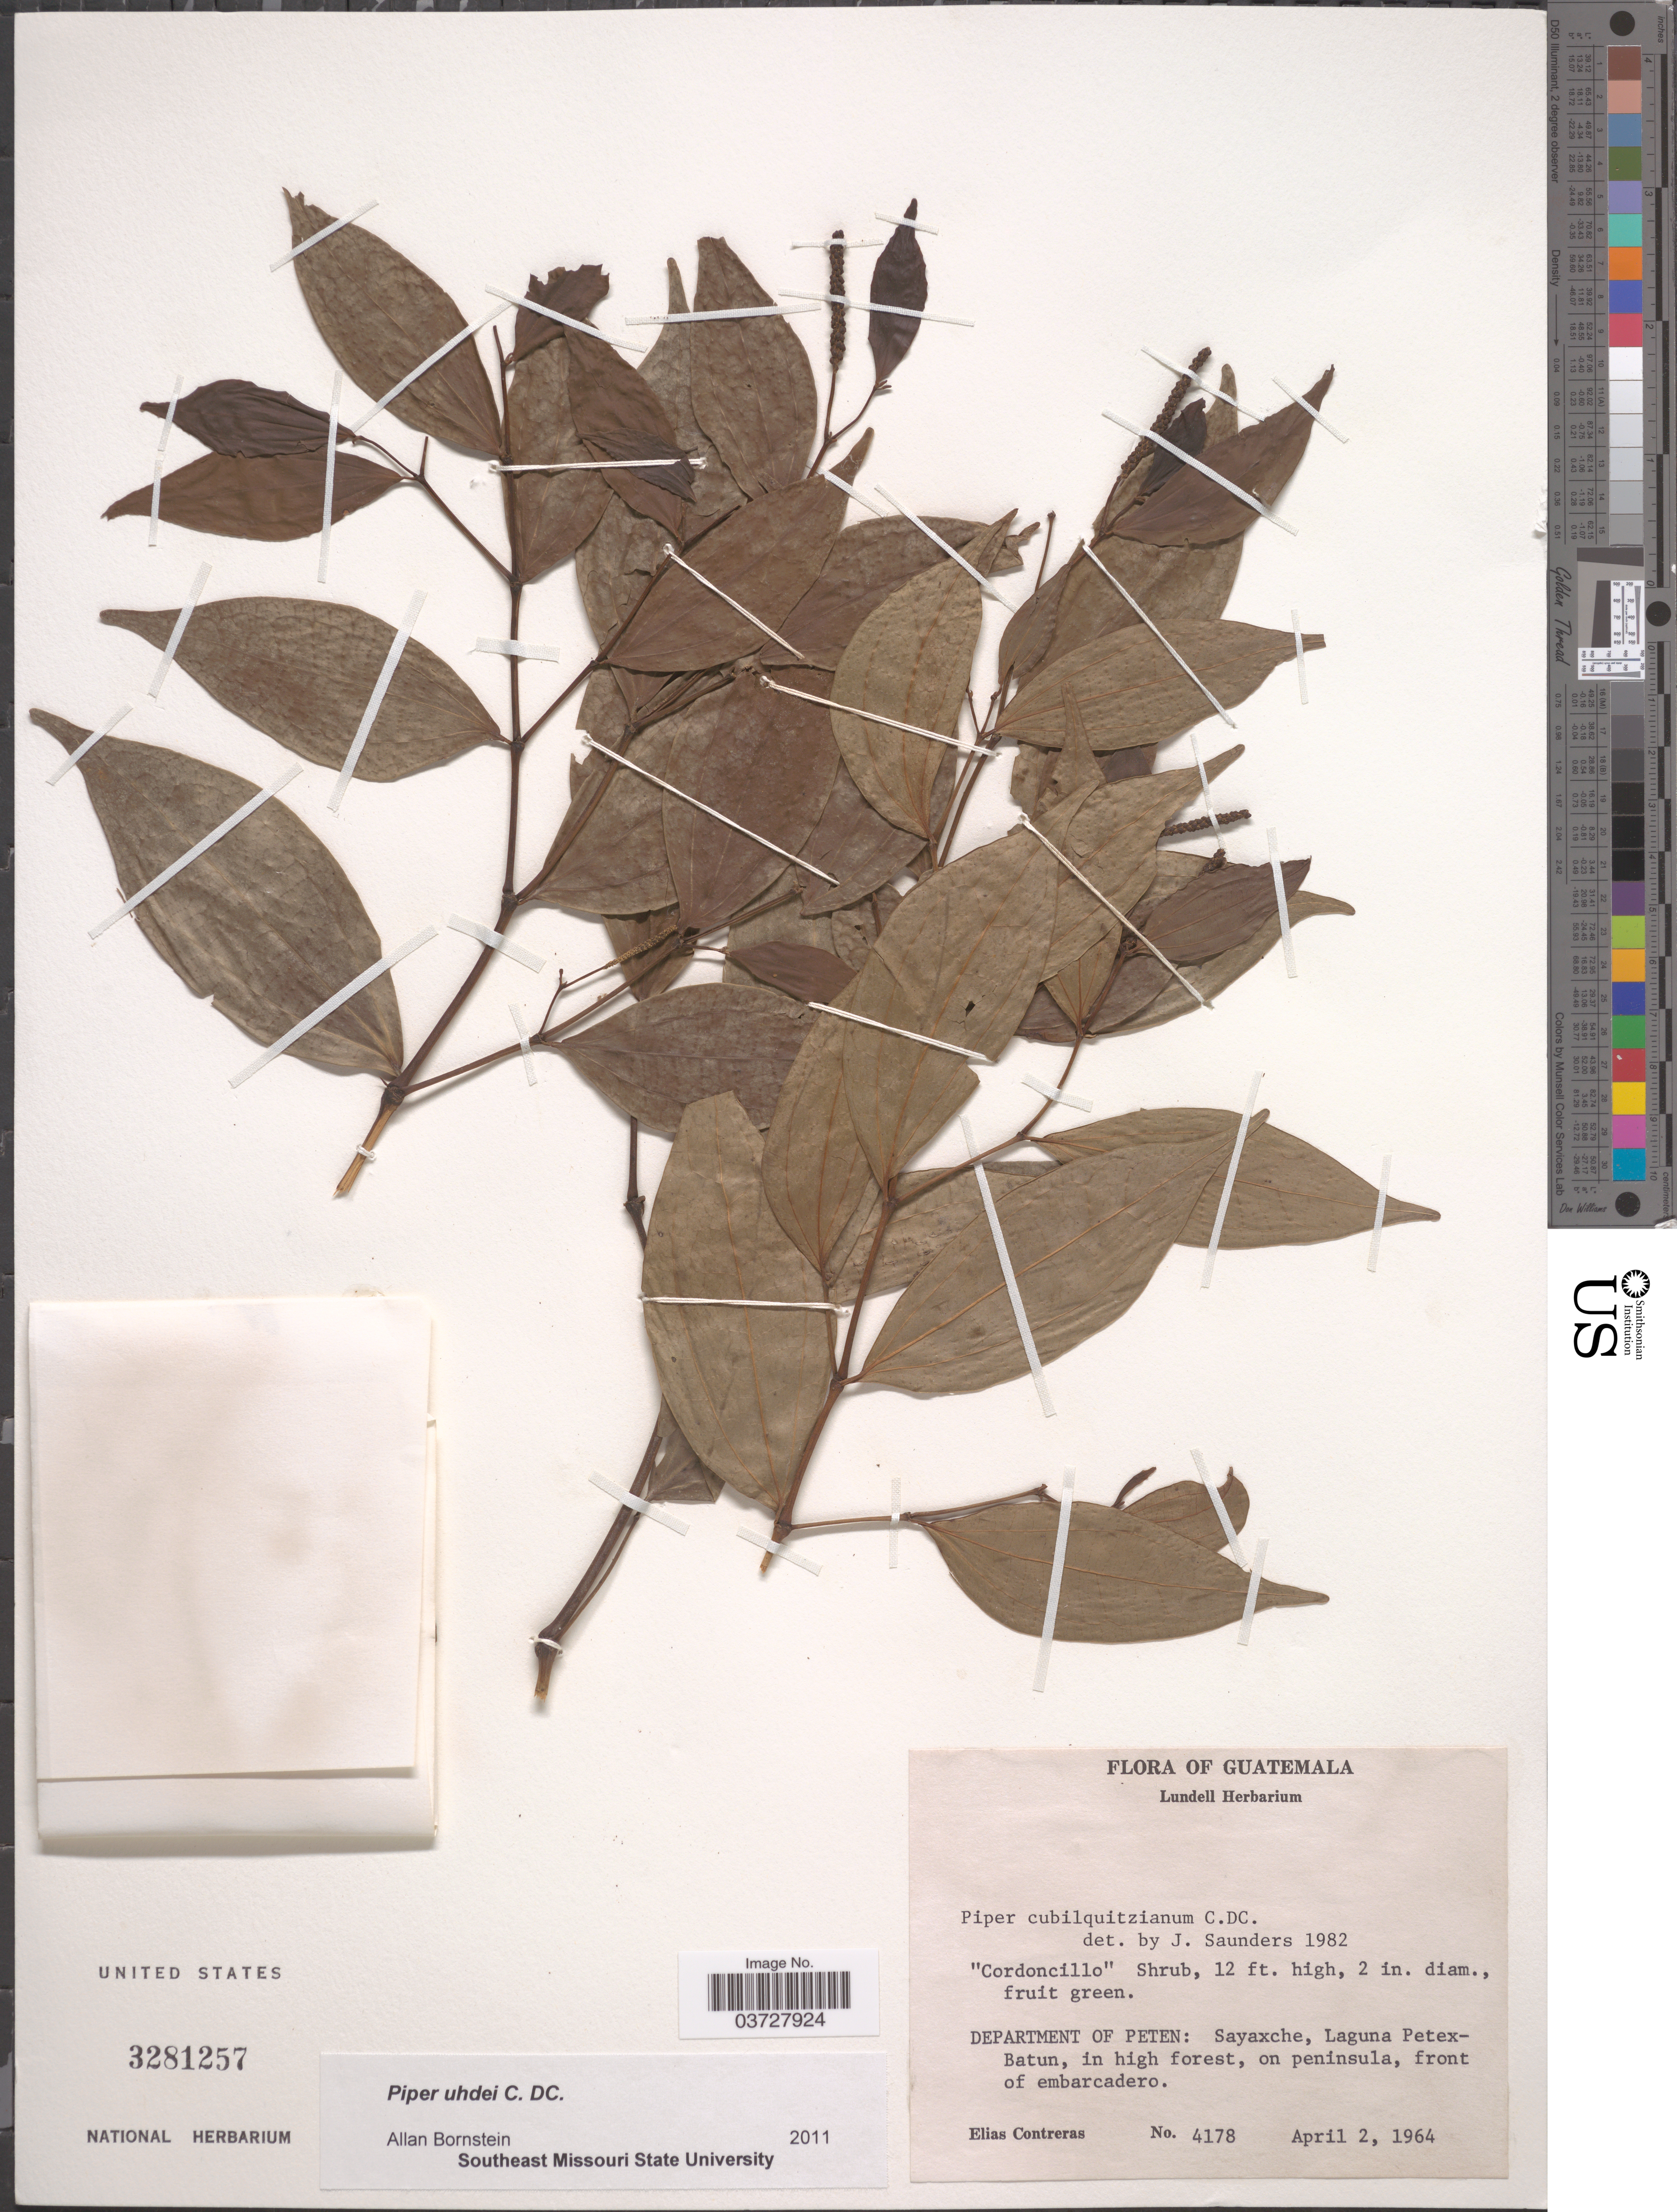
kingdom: Plantae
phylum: Tracheophyta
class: Magnoliopsida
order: Piperales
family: Piperaceae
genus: Piper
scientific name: Piper uhdei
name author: C. DC.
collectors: E. Contreras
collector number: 4178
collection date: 1964-04-02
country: Guatemala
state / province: El Peten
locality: Department of Peten: Sayaxche, Laguna Petex-Batun, on peninsula, front of embarcadero.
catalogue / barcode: US 3281257